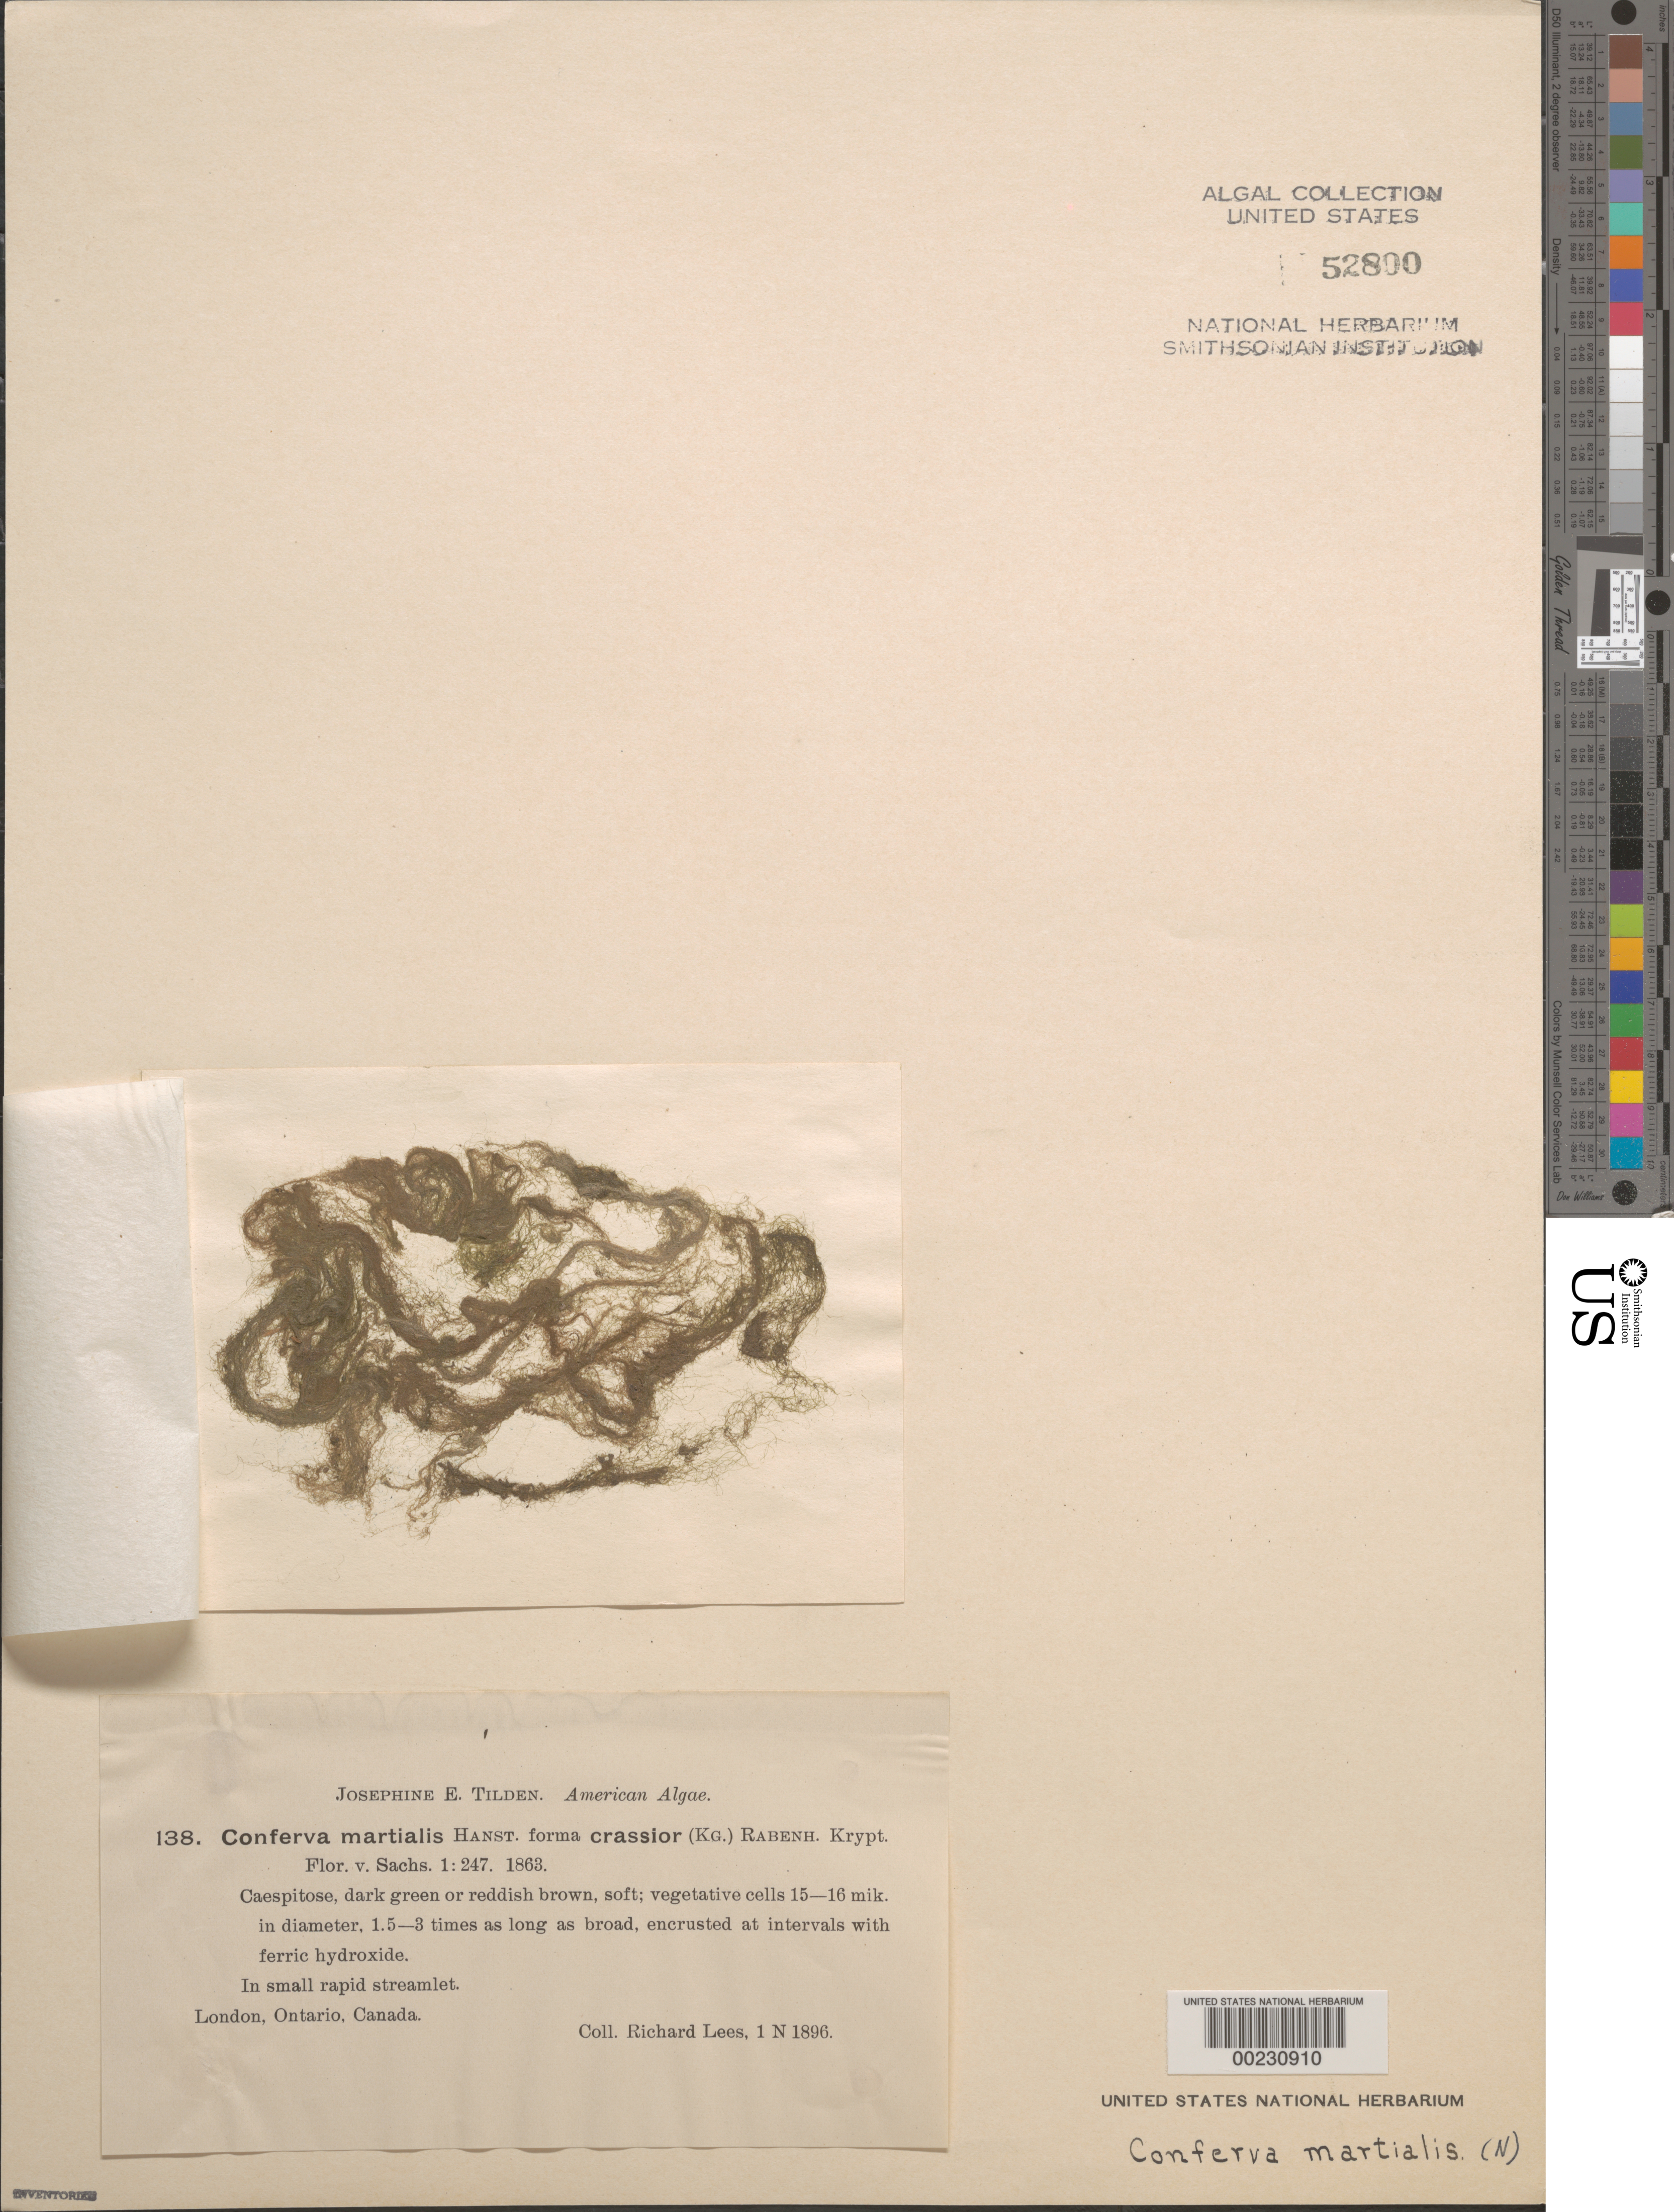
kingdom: Plantae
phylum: Chlorophyta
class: Ulvophyceae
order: Cladophorales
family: Cladophoraceae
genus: Conferva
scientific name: Conferva martialis f. crassior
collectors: R. Lees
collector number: JET 138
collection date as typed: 01 Nov 1896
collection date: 1896-11-01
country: Canada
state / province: Ontario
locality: London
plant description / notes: Tilden, American Algae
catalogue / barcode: US 52800